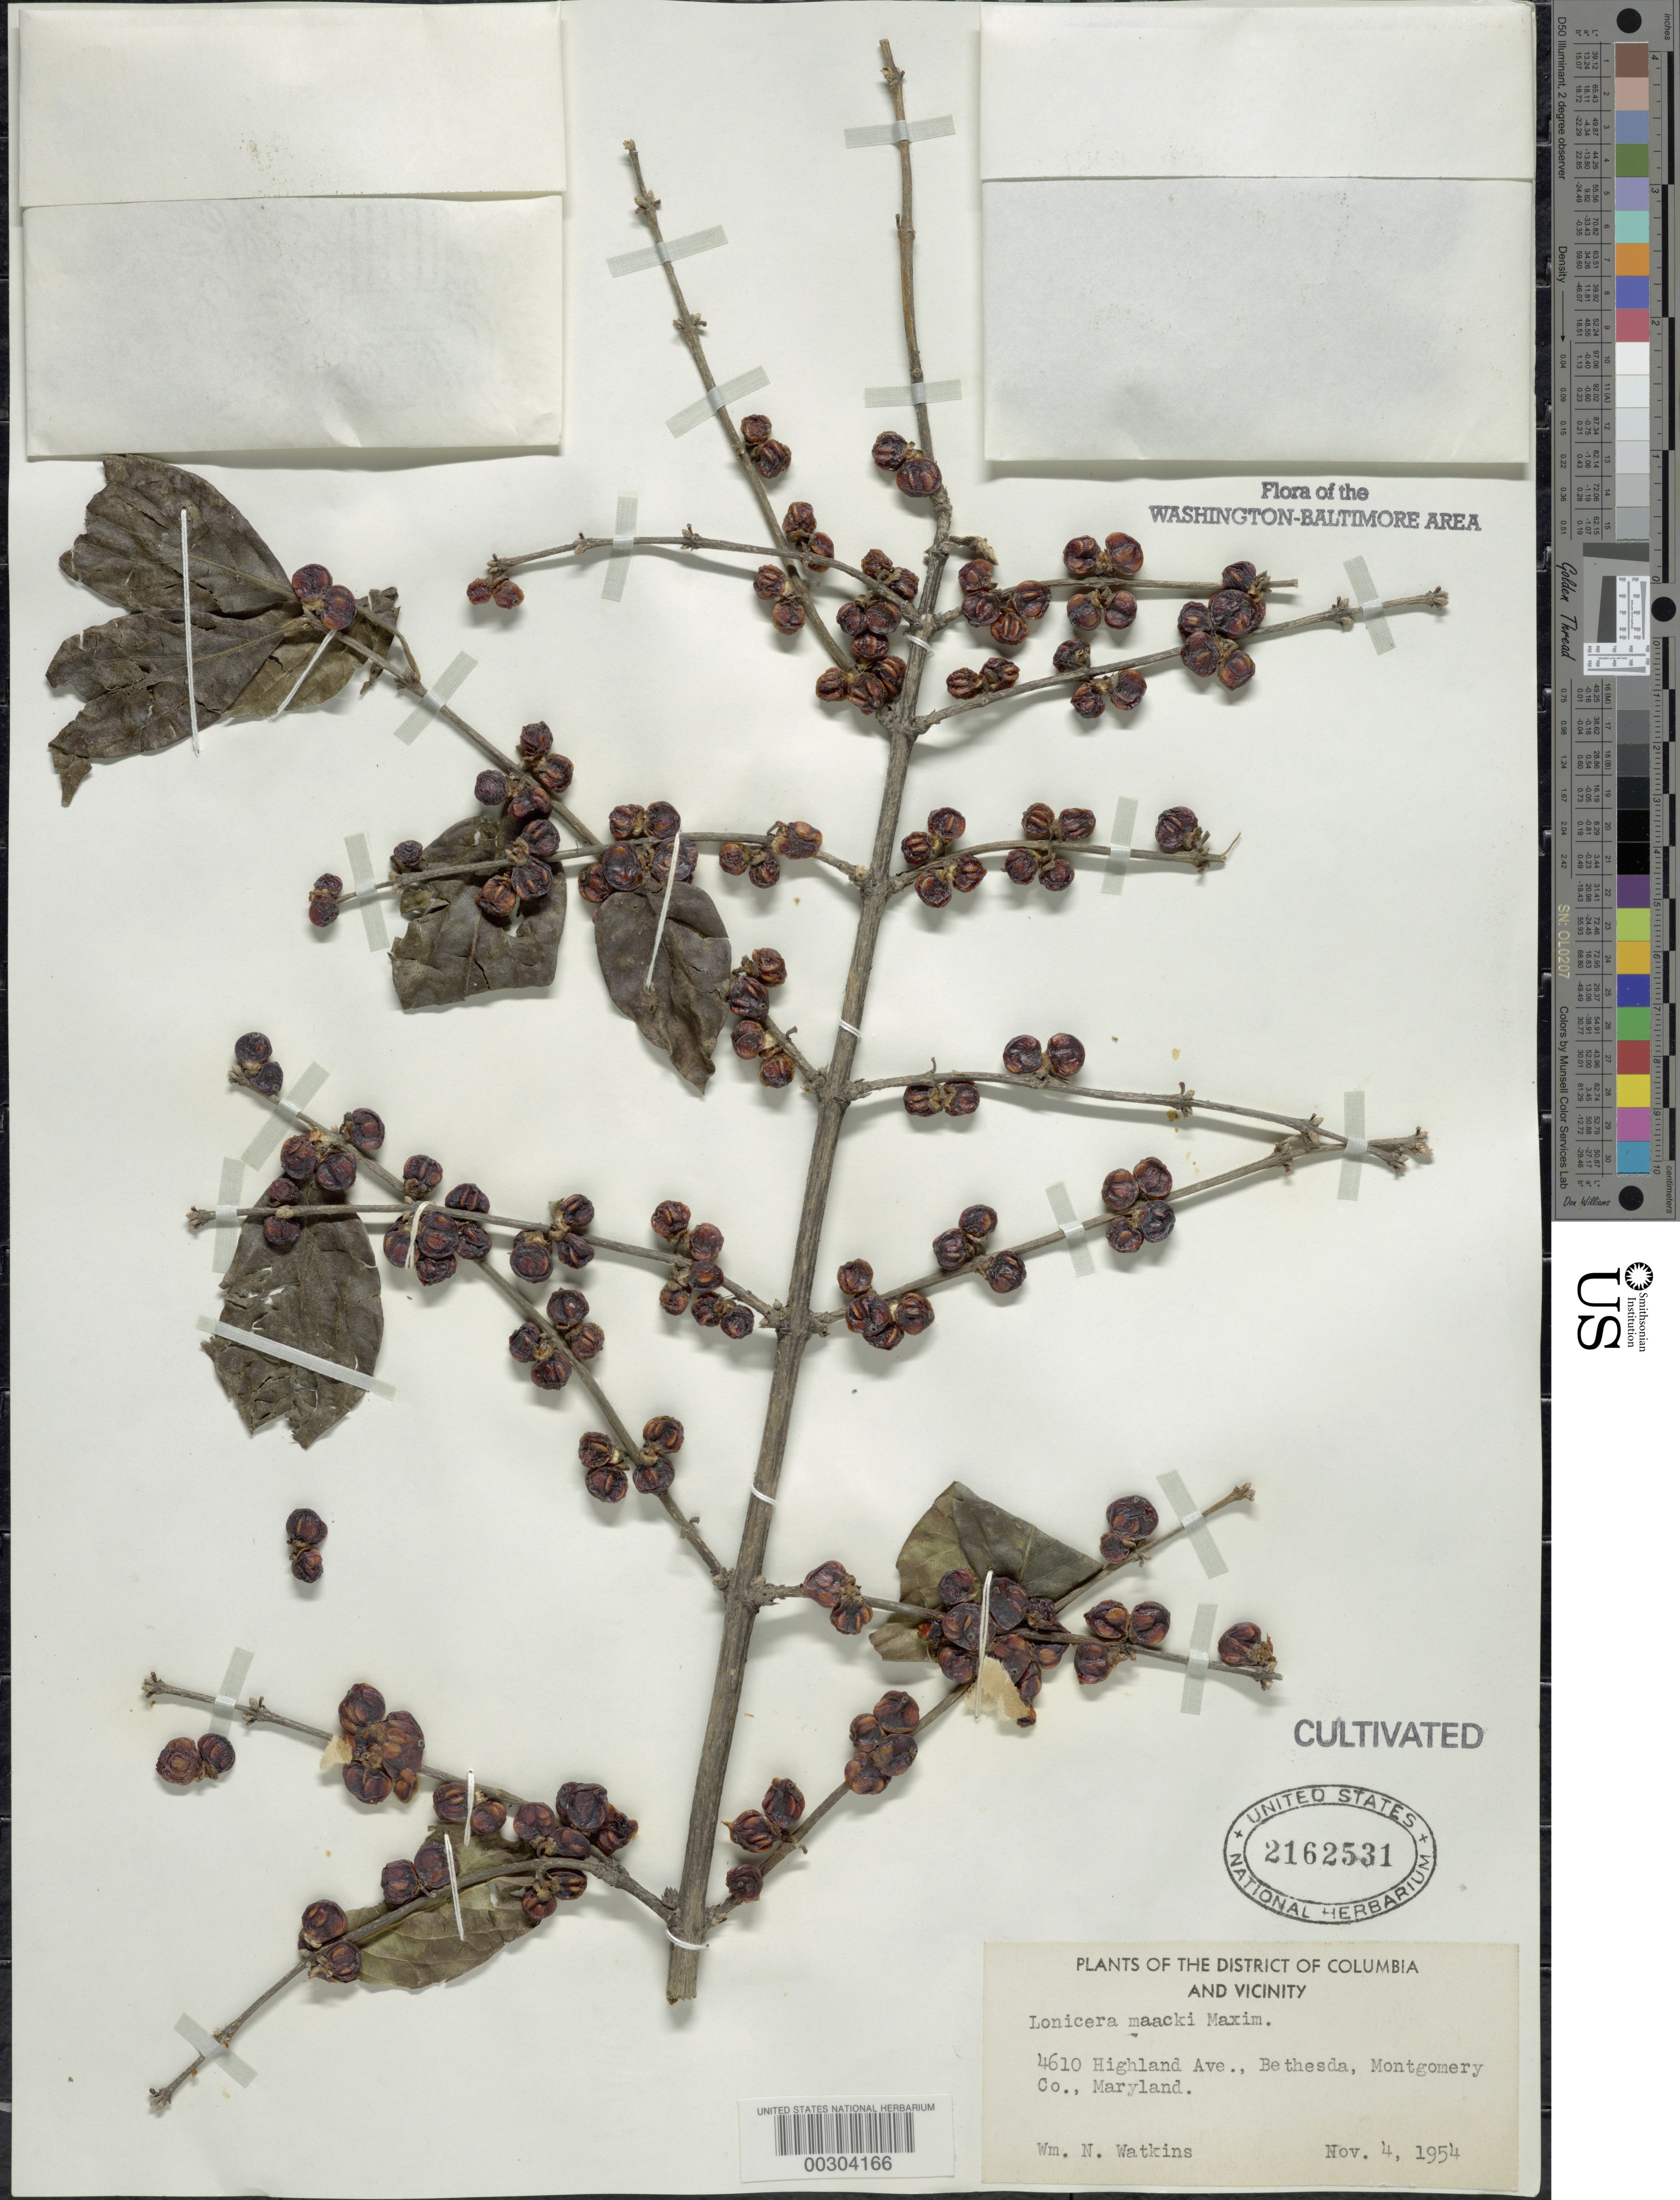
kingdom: Plantae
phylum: Tracheophyta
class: Magnoliopsida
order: Dipsacales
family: Caprifoliaceae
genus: Lonicera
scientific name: Lonicera maackii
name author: (Rupr.) Maxim.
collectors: W. Watkins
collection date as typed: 04 Nov 1954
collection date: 1954-11-04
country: United States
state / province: Maryland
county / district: Montgomery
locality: Bethesda, 4610 Highland Ave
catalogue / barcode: US 2162531